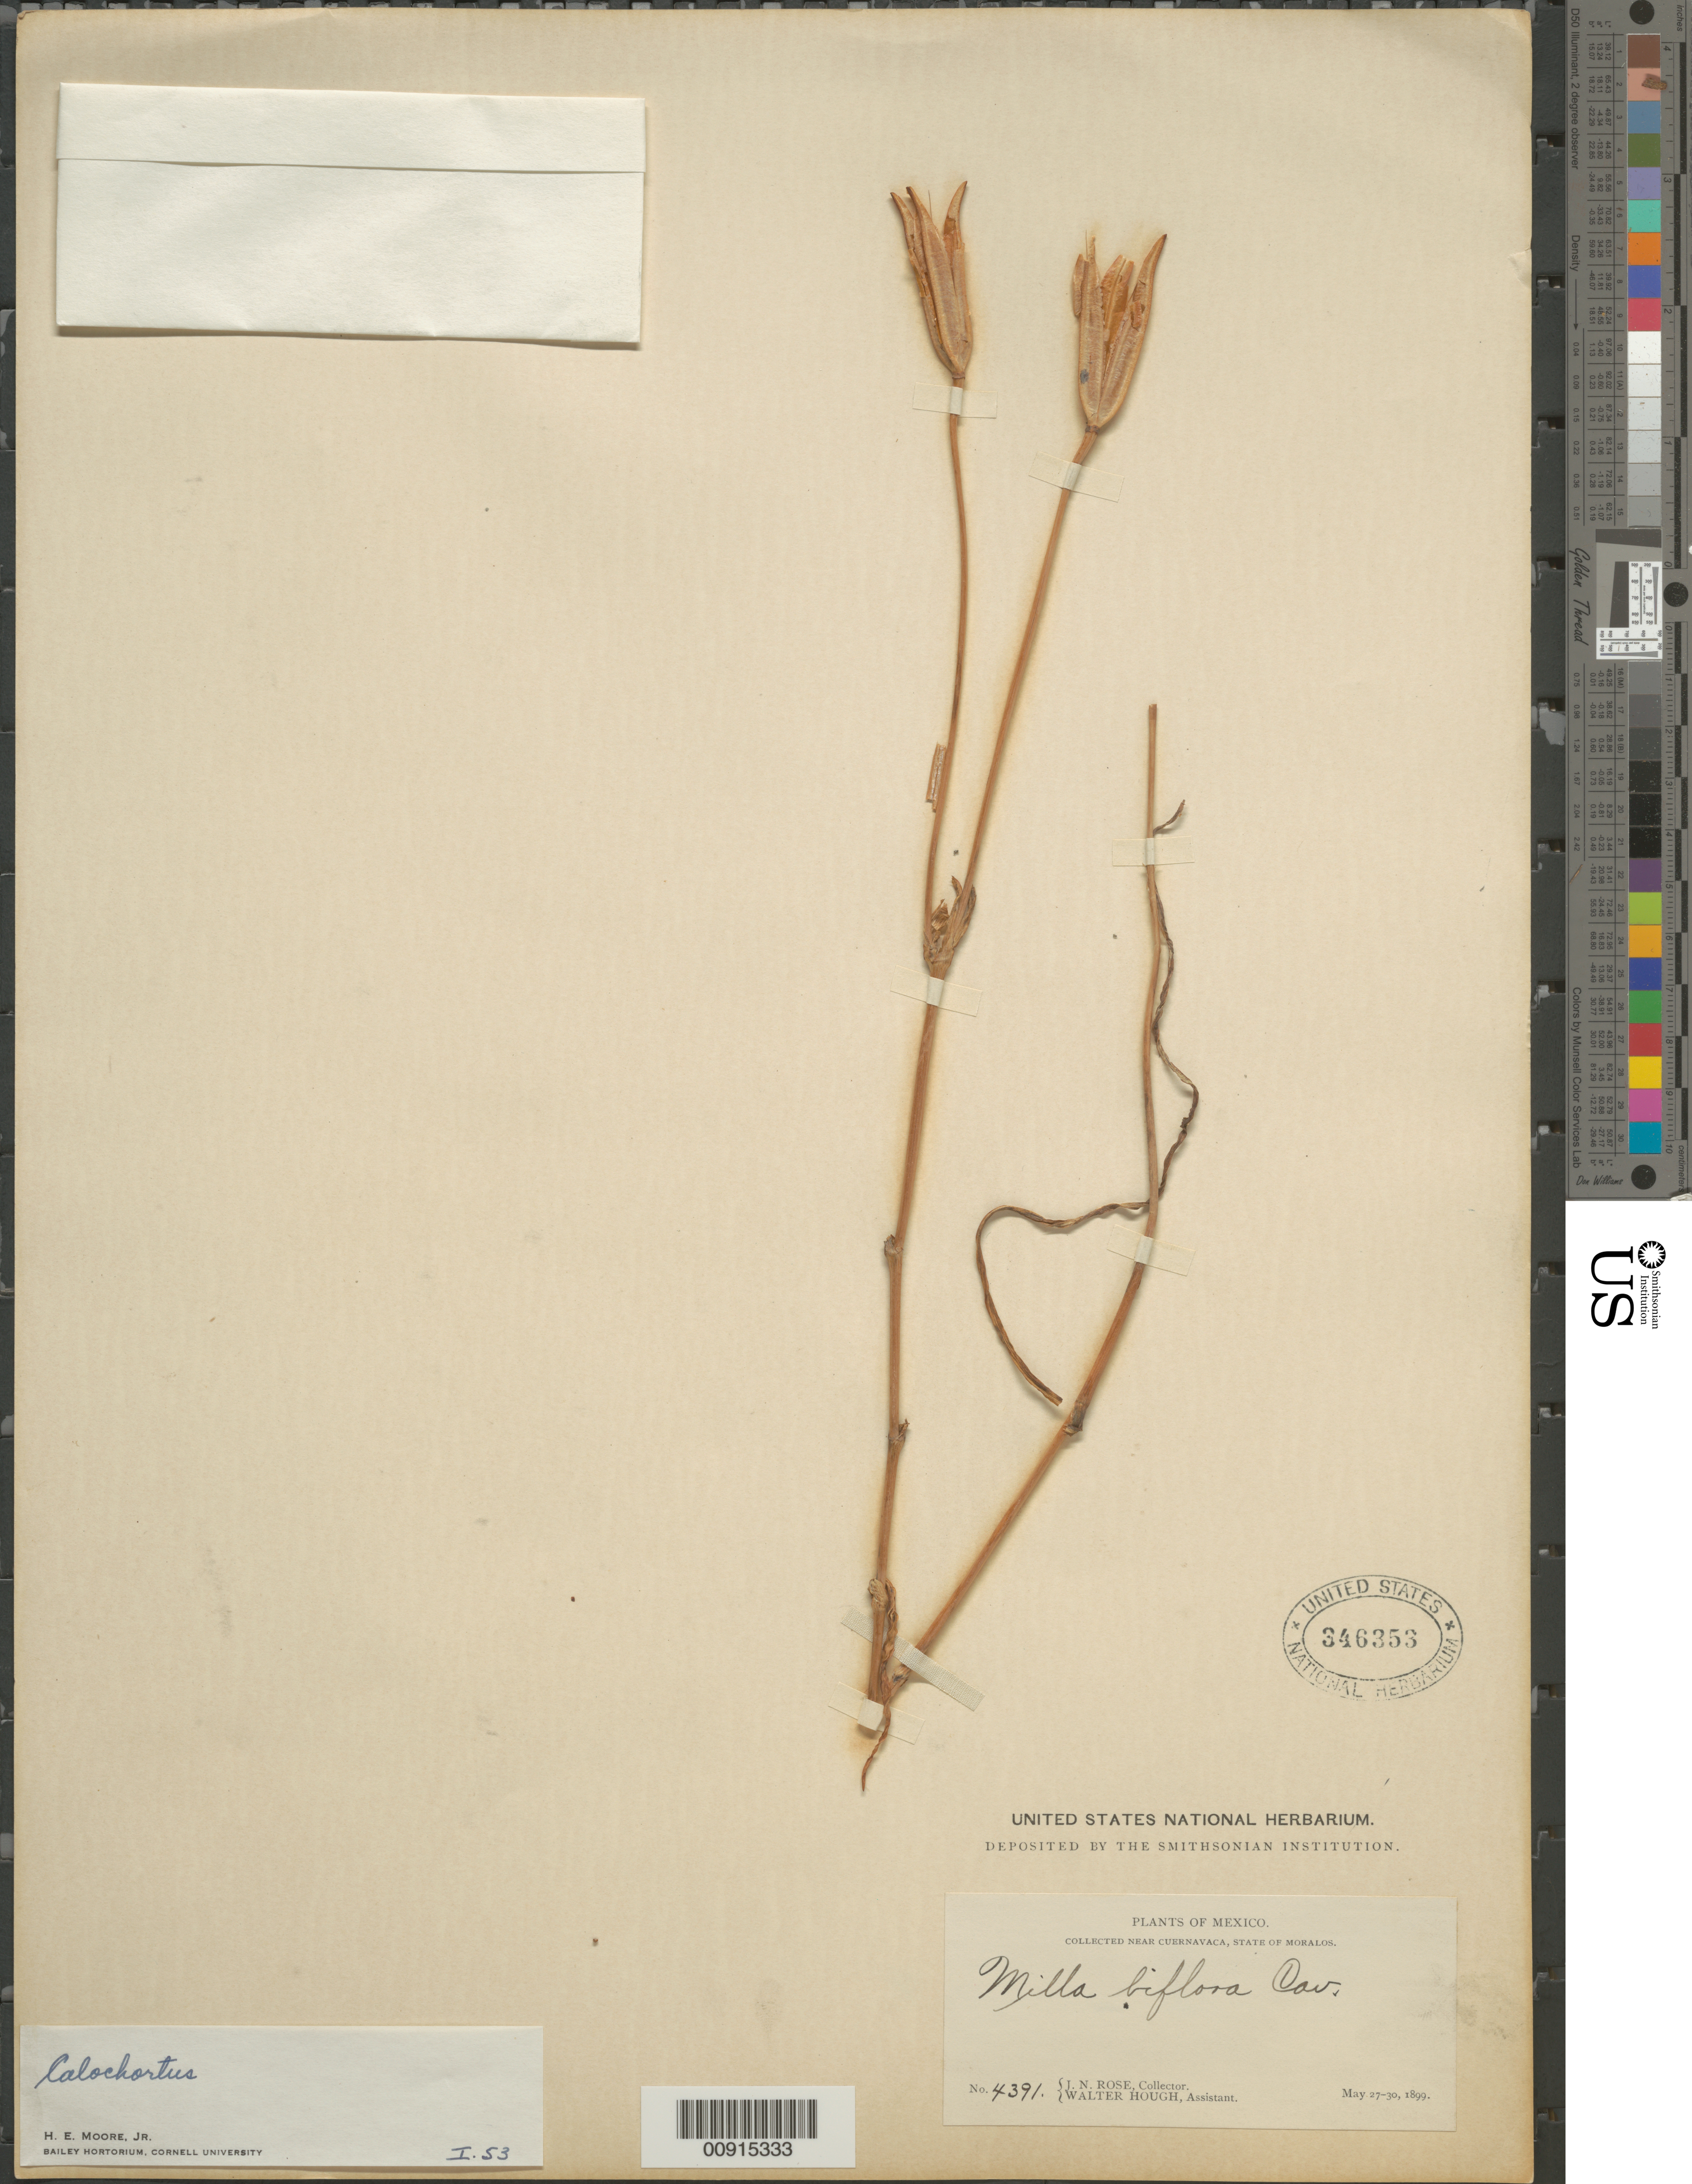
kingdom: Plantae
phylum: Tracheophyta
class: Liliopsida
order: Liliales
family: Liliaceae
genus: Calochortus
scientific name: Calochortus sp.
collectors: J. N. Rose & W. Hough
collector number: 4391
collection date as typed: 27 May 1899 to 30 May 1899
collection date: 1899-05-27/1899-05-30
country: Mexico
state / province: Morelos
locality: Near Cuernavaca, State of Morelos.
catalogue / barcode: US 346353